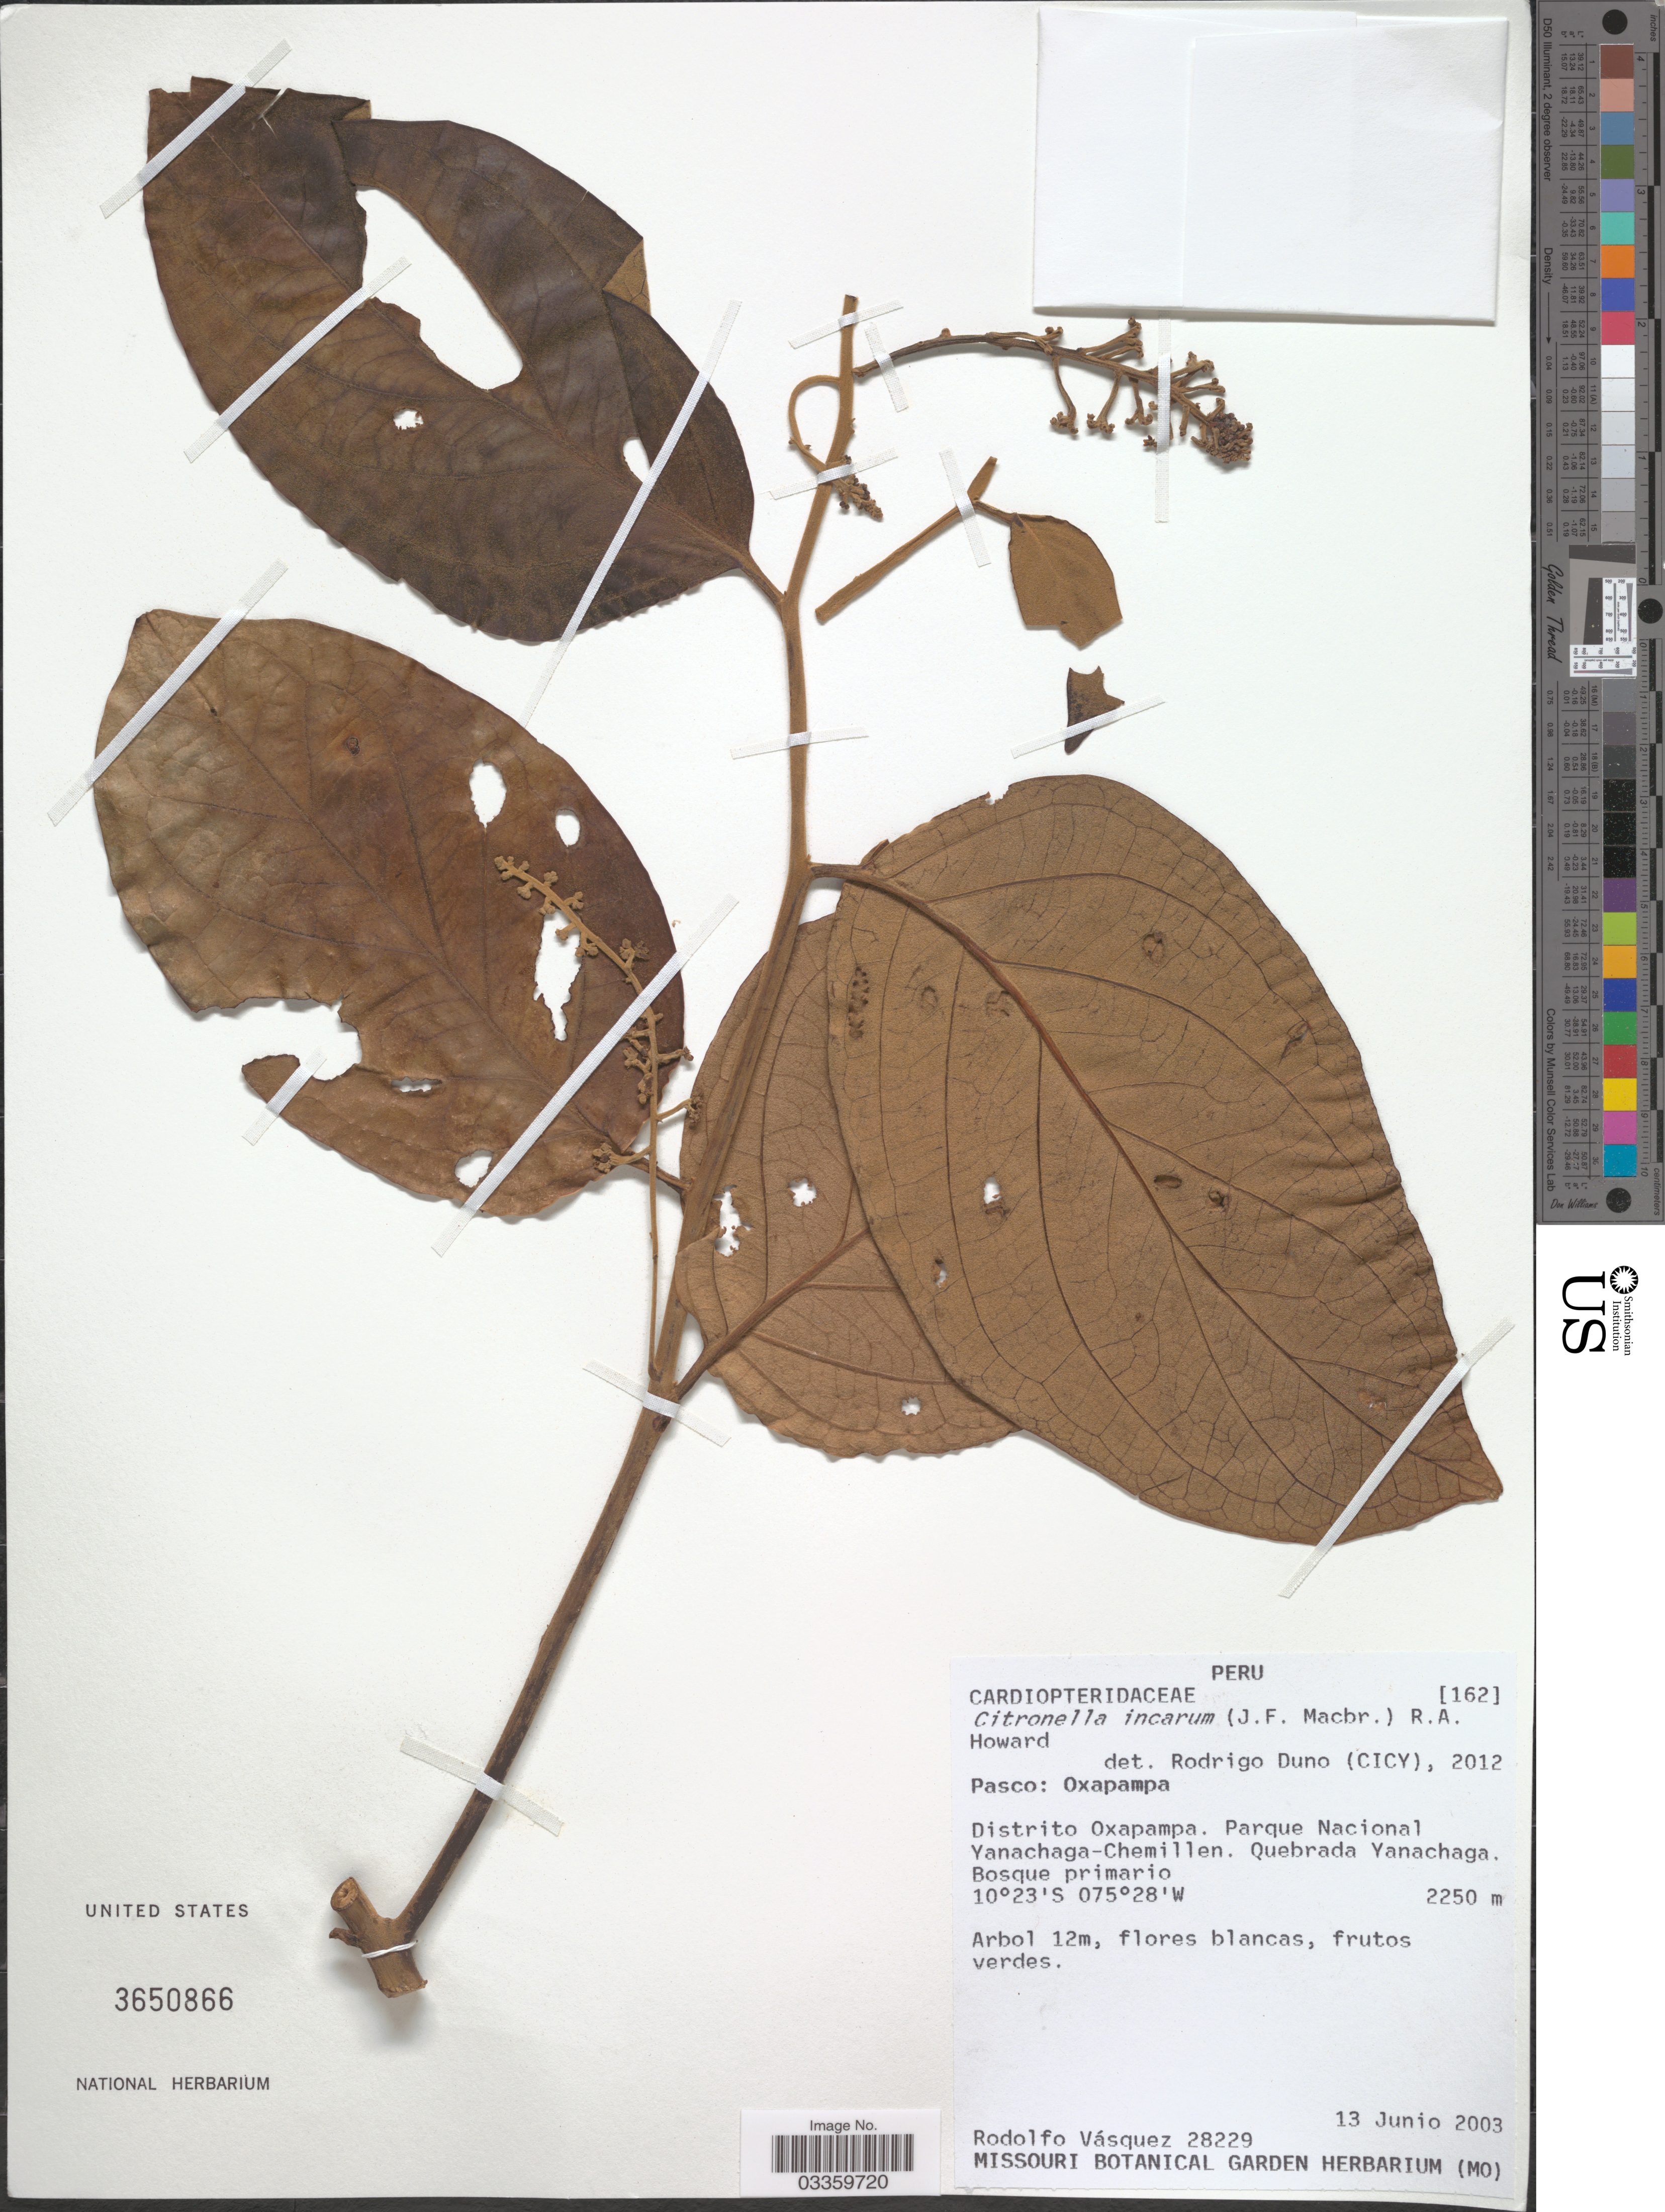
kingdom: Plantae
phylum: Tracheophyta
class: Magnoliopsida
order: Cardiopteridales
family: Cardiopteridaceae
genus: Citronella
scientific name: Citronella incarum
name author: (J.F. Macbr.) R.A. Howard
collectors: R. Vásquez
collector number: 28229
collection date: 2003-06-13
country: Peru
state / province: Pasco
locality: Oxapampa, Distrito Oxapampa, Parque Nacional Yanachaga-Chemillen. Quebrada Yanachaga.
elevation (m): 2250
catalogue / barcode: US 3650866